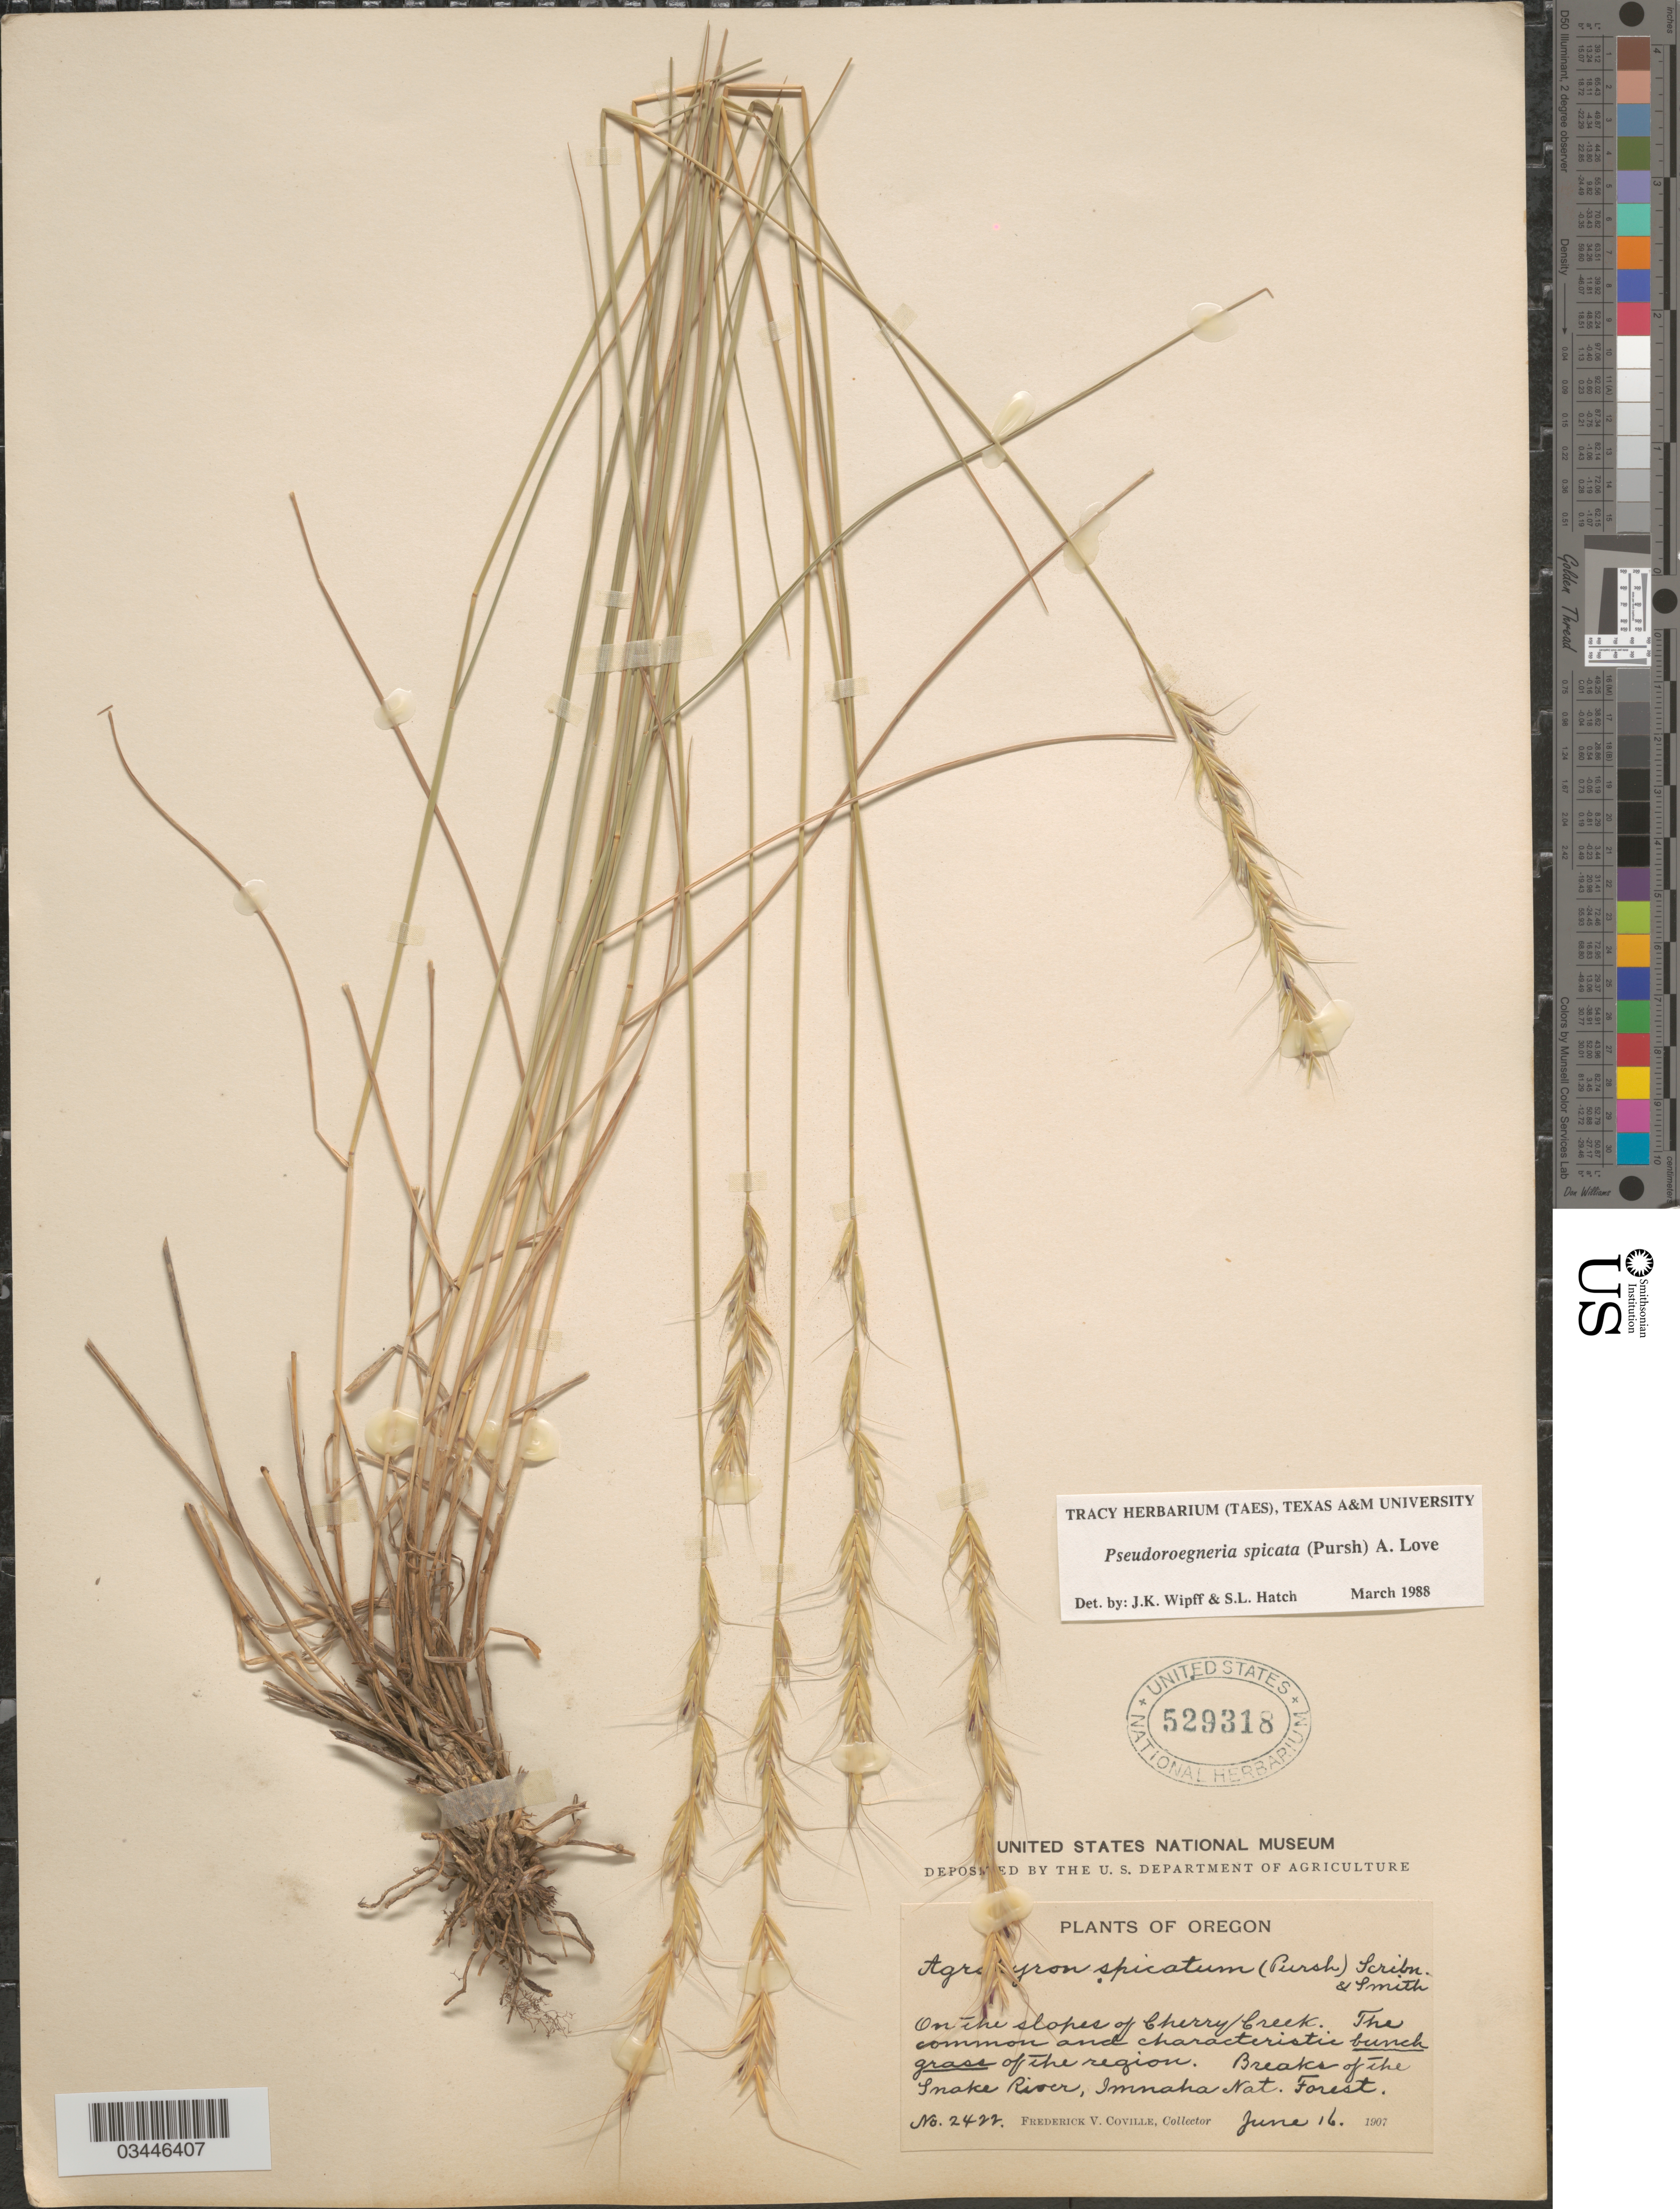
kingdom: Plantae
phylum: Tracheophyta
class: Liliopsida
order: Poales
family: Poaceae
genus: Pseudoroegneria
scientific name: Pseudoroegneria spicata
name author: (Pursh) Á. Löve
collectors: F. V. Coville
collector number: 2422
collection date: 1907-06-16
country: United States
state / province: Oregon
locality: On the slopes of Cherry Creek. The common and characteristic bunch grass of the region. Breaks of the Snake River, Imnaha Nat. Forest.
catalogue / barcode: US 529318